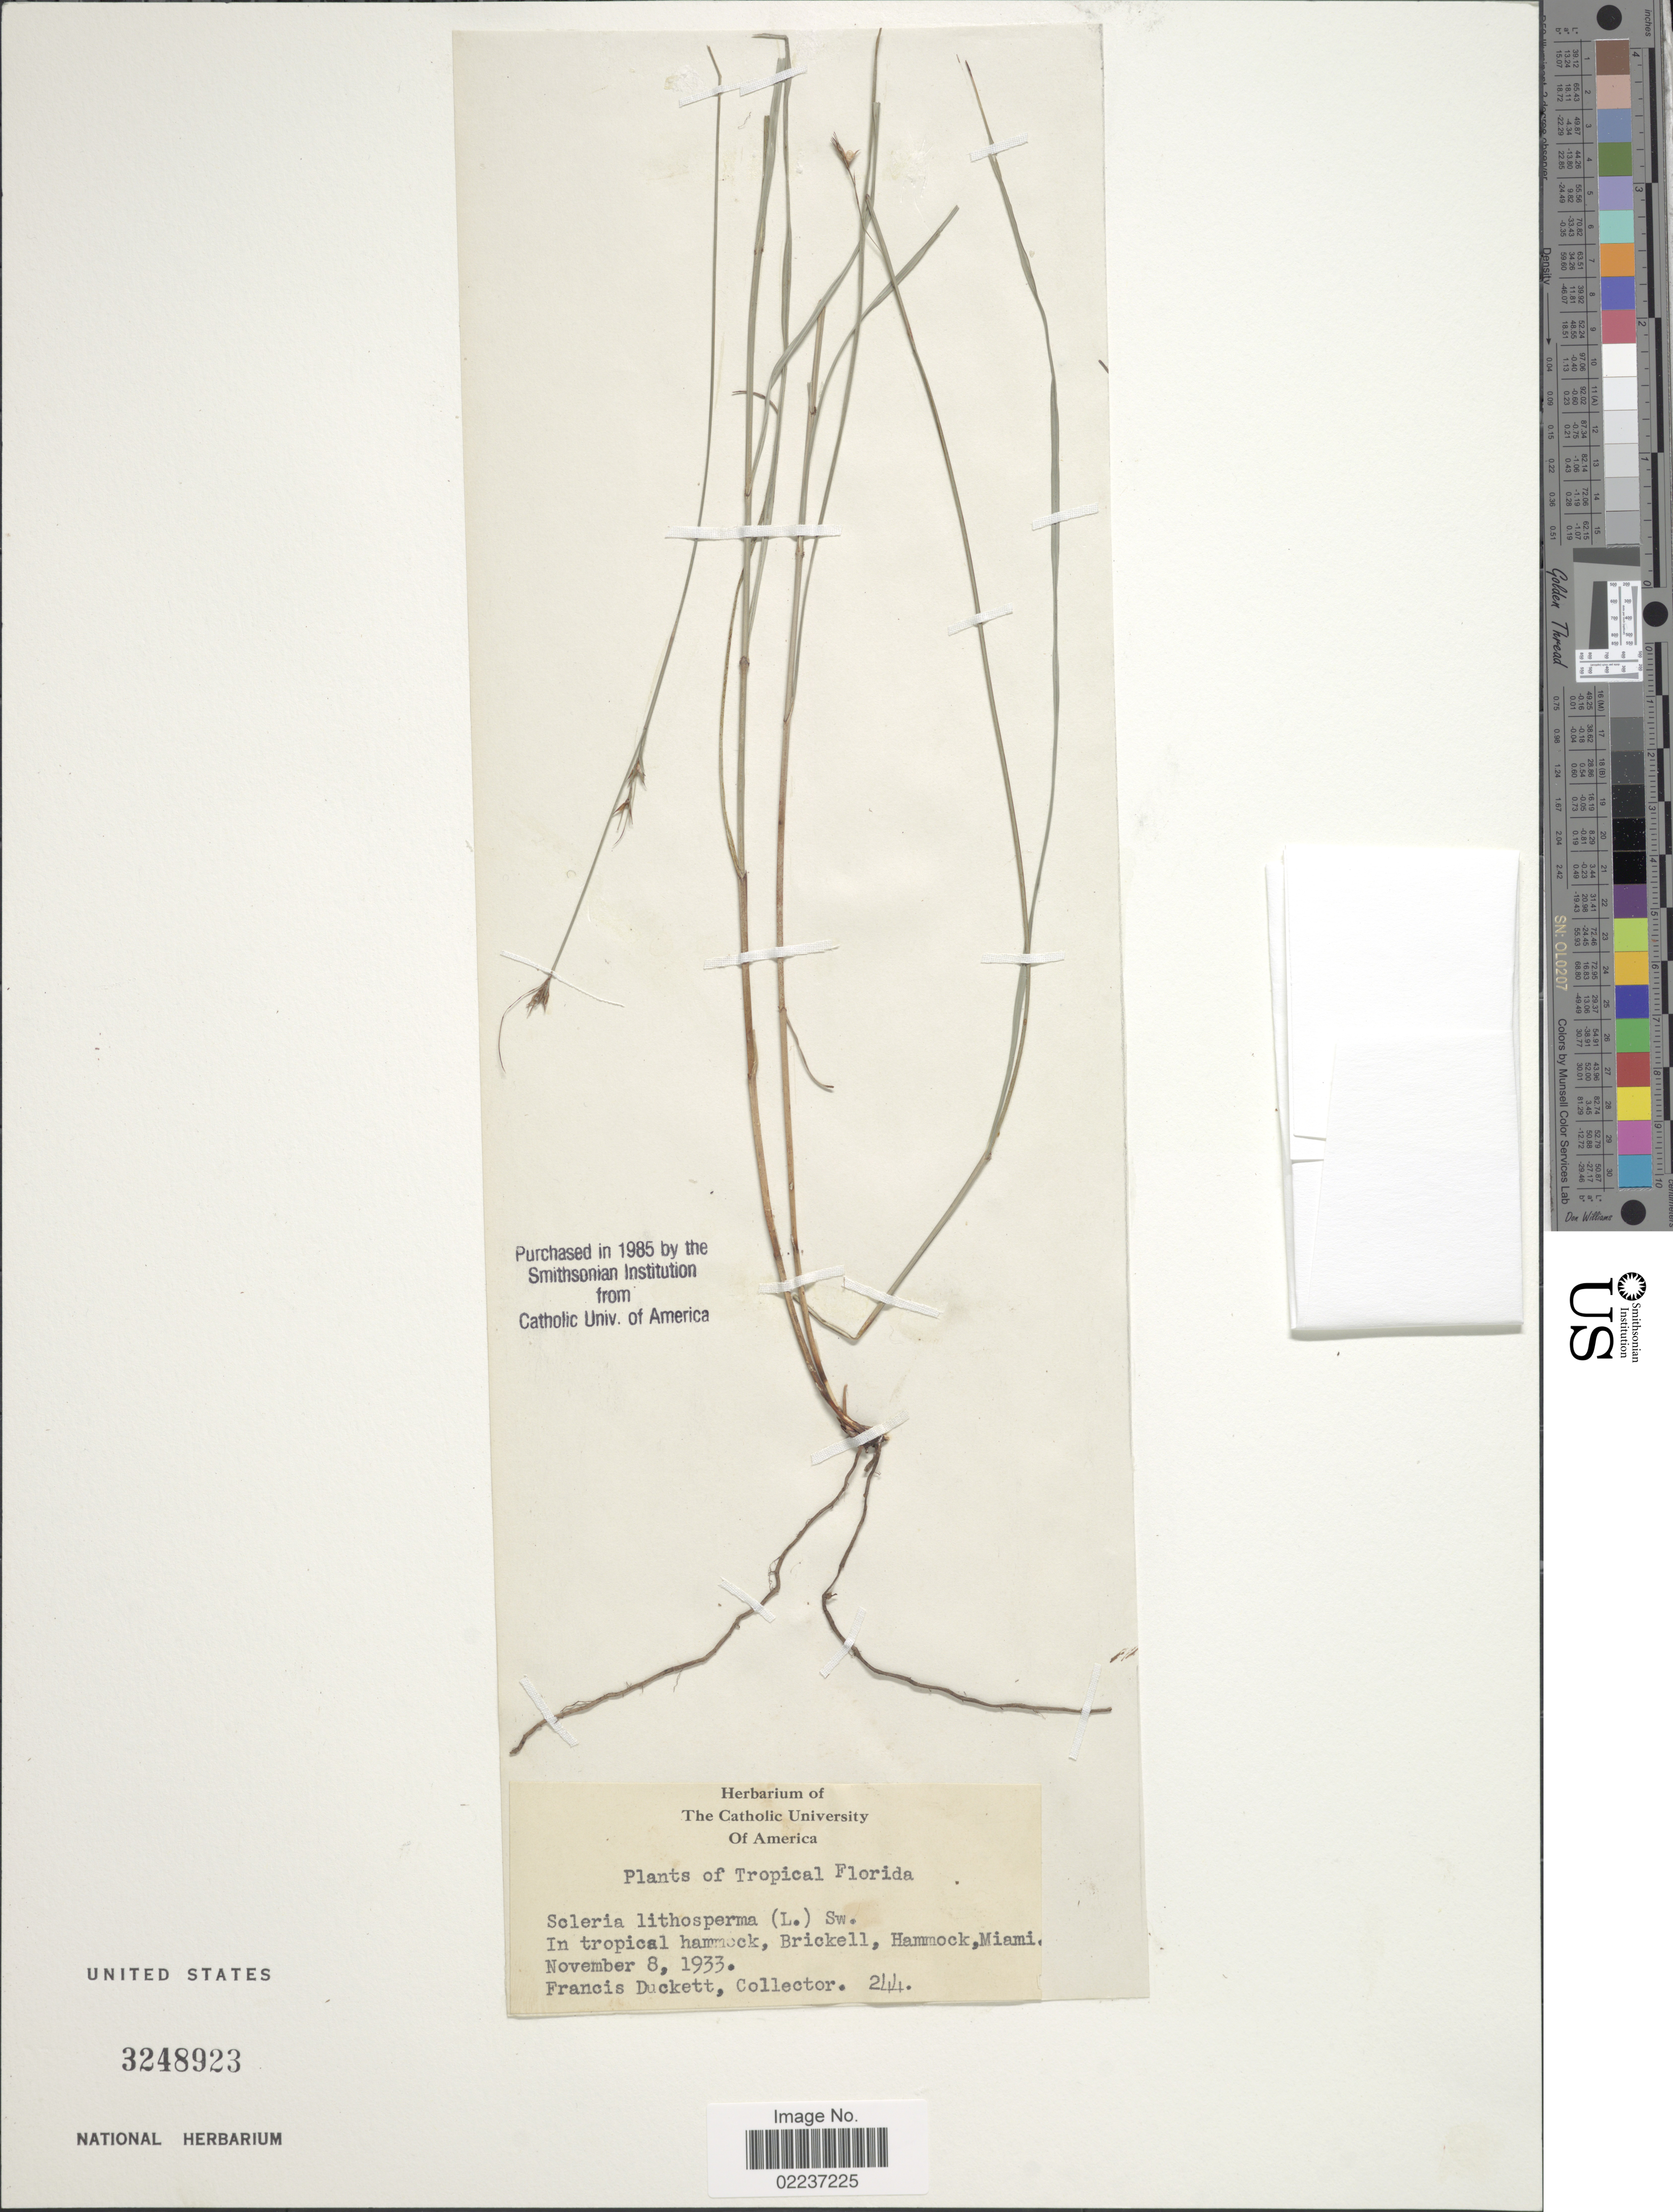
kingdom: Plantae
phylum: Tracheophyta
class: Liliopsida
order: Poales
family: Cyperaceae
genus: Scleria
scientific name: Scleria lithosperma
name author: (L.) Sw.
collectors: F. Duckett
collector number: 244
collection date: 1933-11-08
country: United States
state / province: Florida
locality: In tropical hammock, Brickell, Hammock, Miami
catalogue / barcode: US 3248923